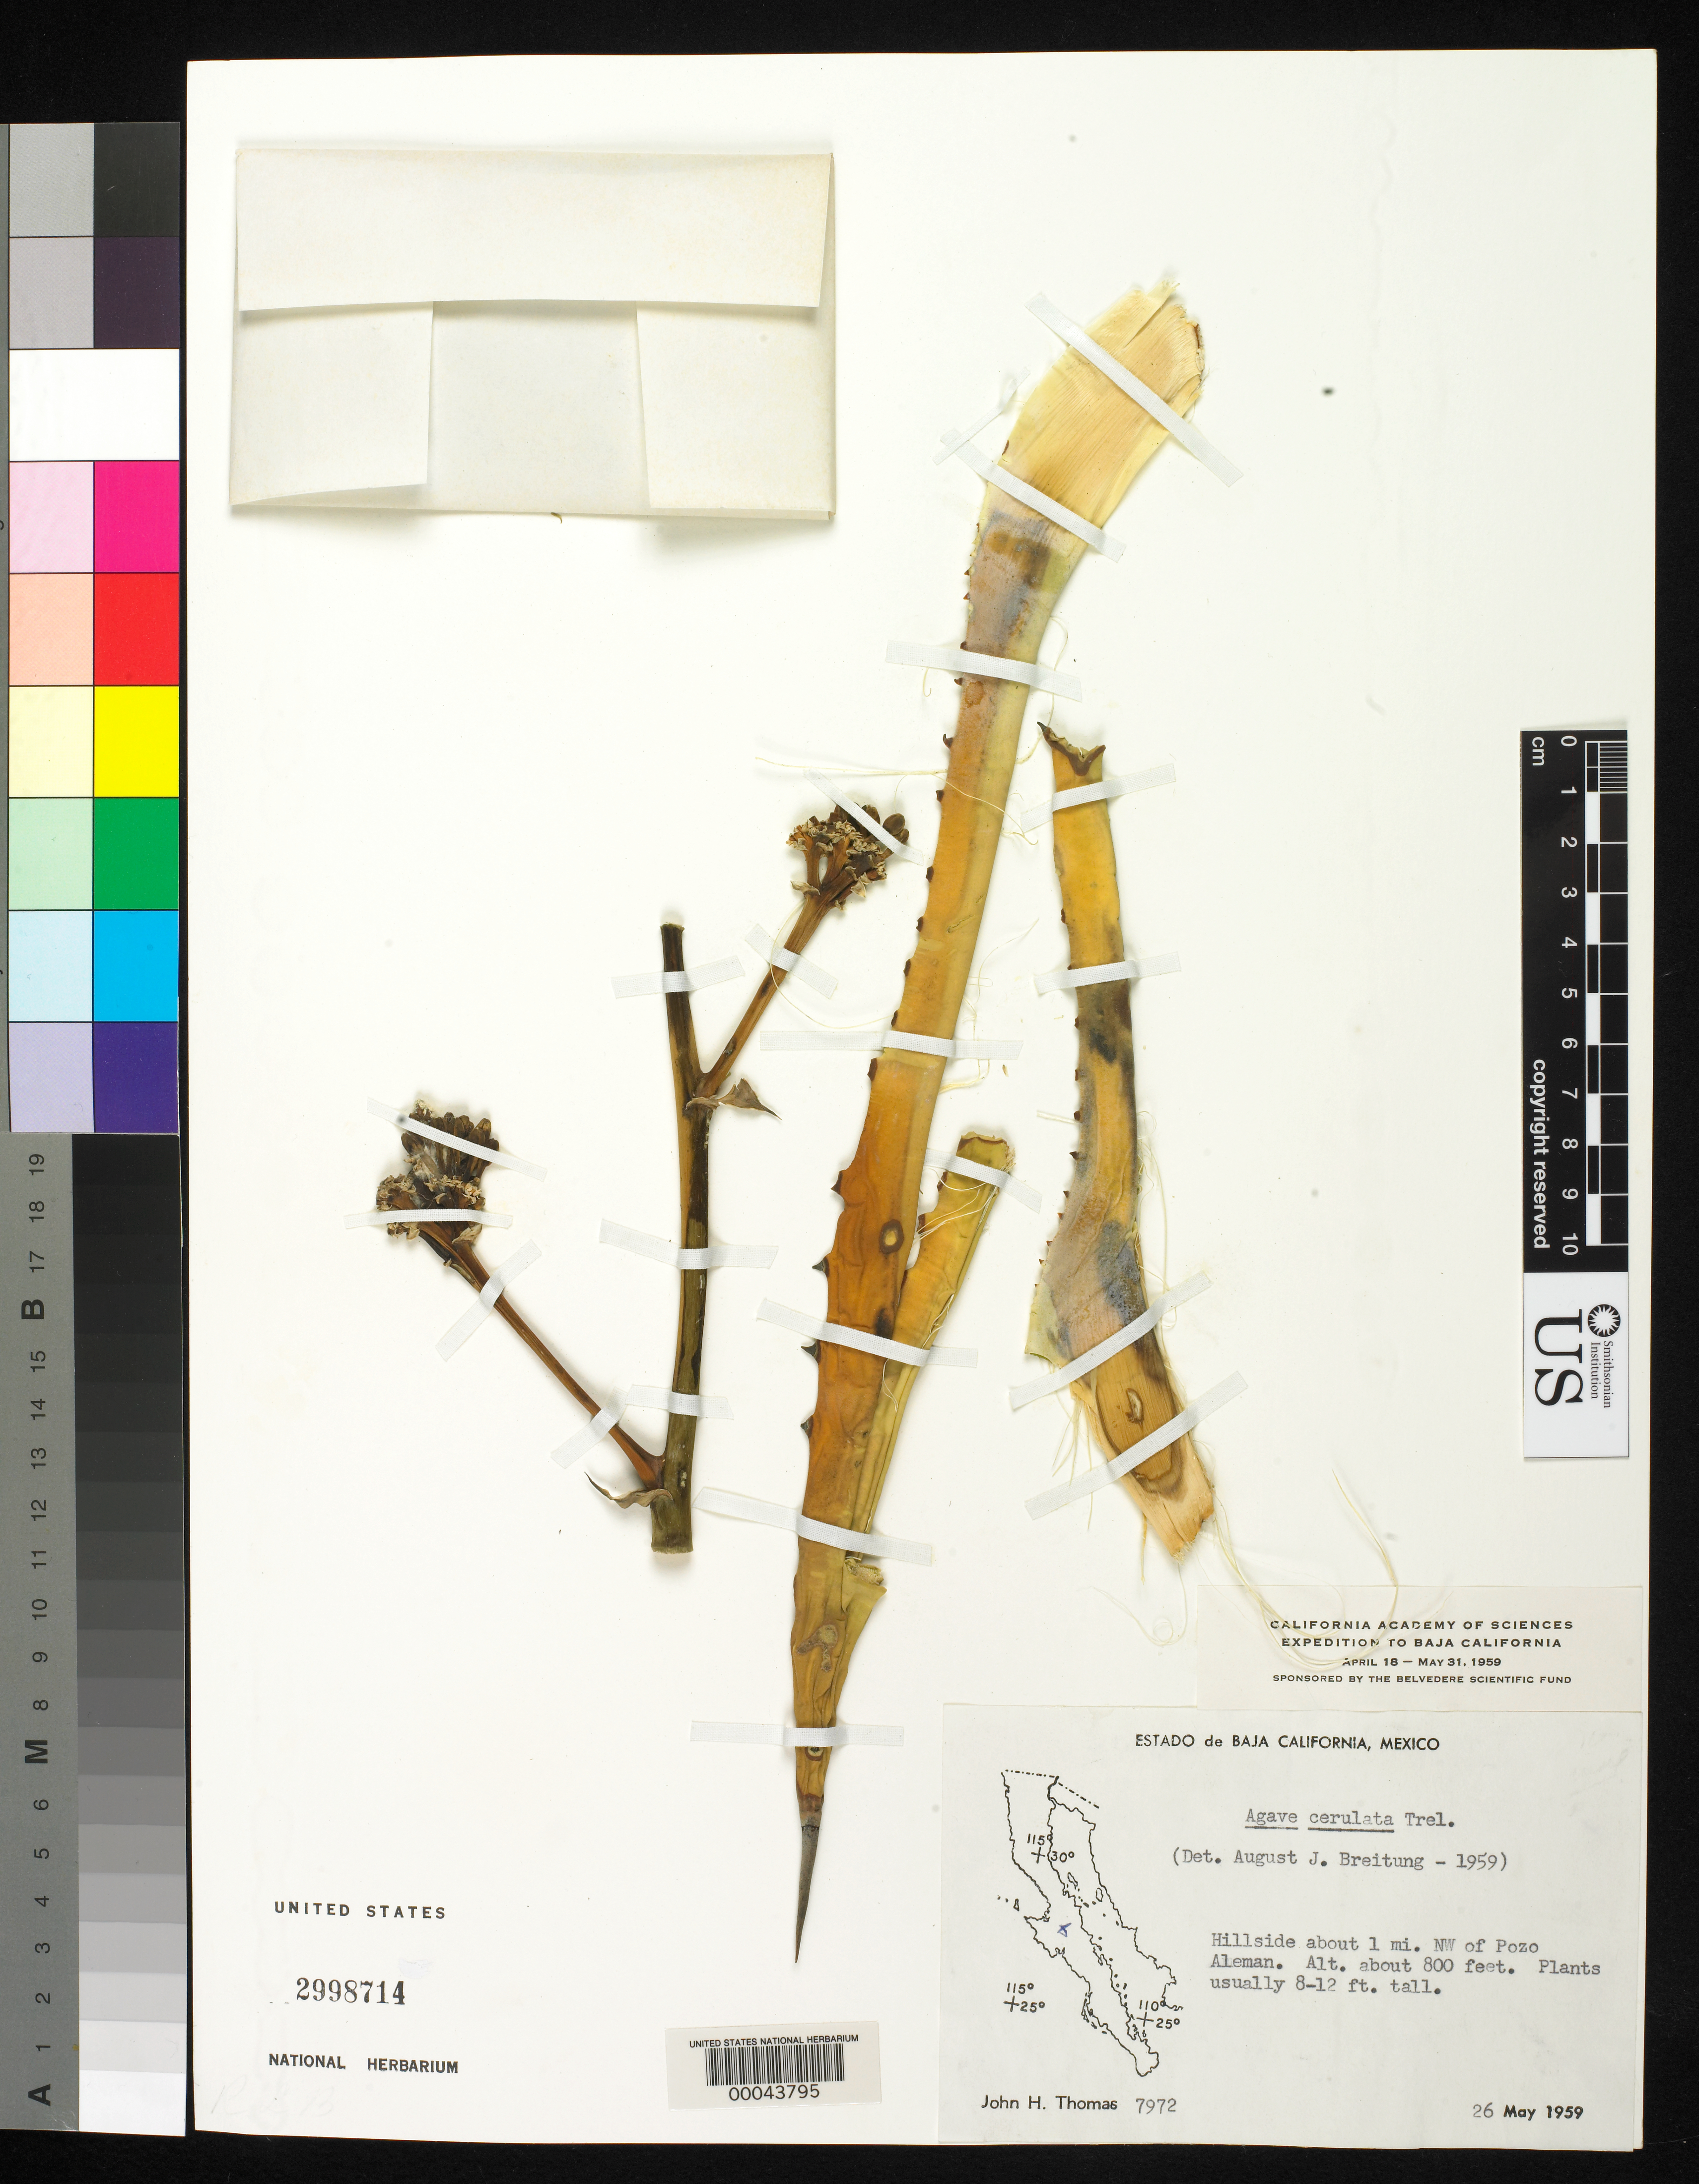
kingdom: Plantae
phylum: Tracheophyta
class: Liliopsida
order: Asparagales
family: Asparagaceae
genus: Agave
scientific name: Agave cerulata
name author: Trel.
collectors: J. H. Thomas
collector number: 7972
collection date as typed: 26 May 1959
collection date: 1959-05-26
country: Mexico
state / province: Baja California Norte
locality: Hillside about 1 mi NW of Pozo Aleman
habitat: Hillside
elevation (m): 244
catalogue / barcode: US 2998714